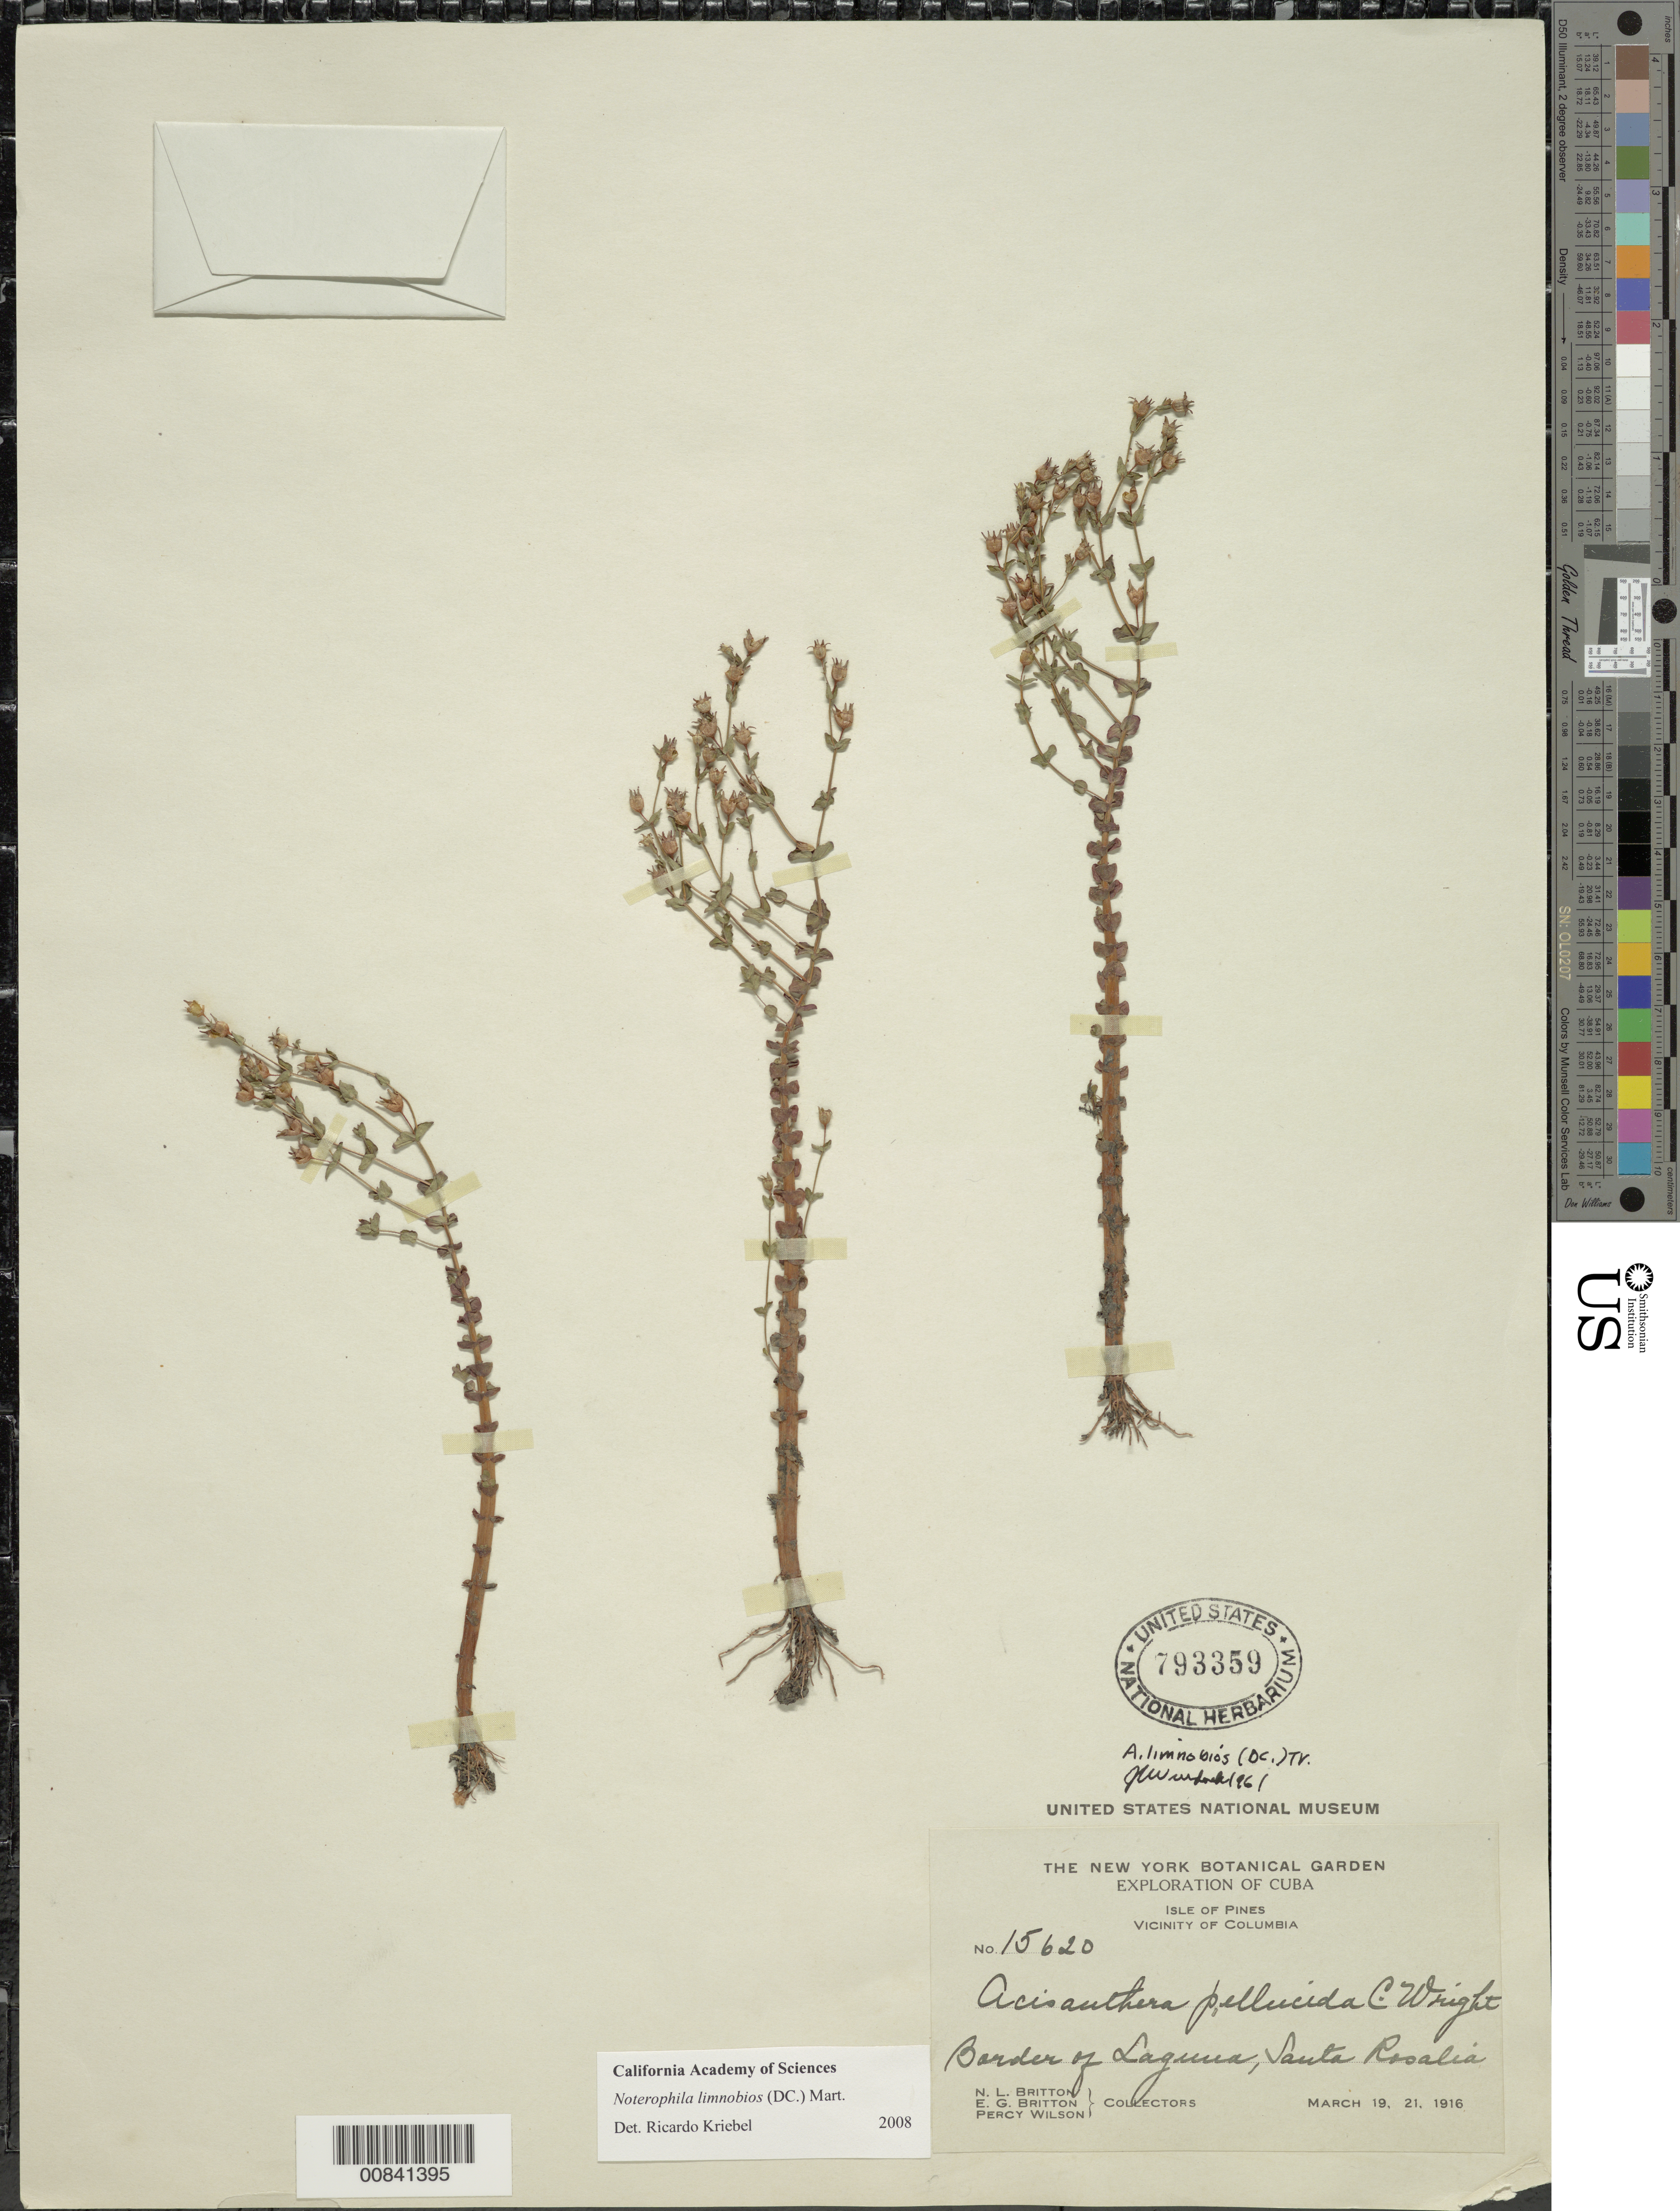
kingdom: Plantae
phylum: Tracheophyta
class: Magnoliopsida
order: Myrtales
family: Melastomataceae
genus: Noterophila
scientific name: Noterophila limnobios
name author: (DC.) Mart.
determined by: Nunes da Silva, Diego, (RB), Jardim Botanico do Rio de Janeiro - Herbario (BRAZIL)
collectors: N. Britton, E. G. Britton & P. Wilson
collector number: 15620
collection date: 1916-03-19,1916-03-21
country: Cuba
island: Isla de la Juventud (Isle of Pines)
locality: Columbia vicinity. Border of Laguna, Santa Rosalia.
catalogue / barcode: US 793359